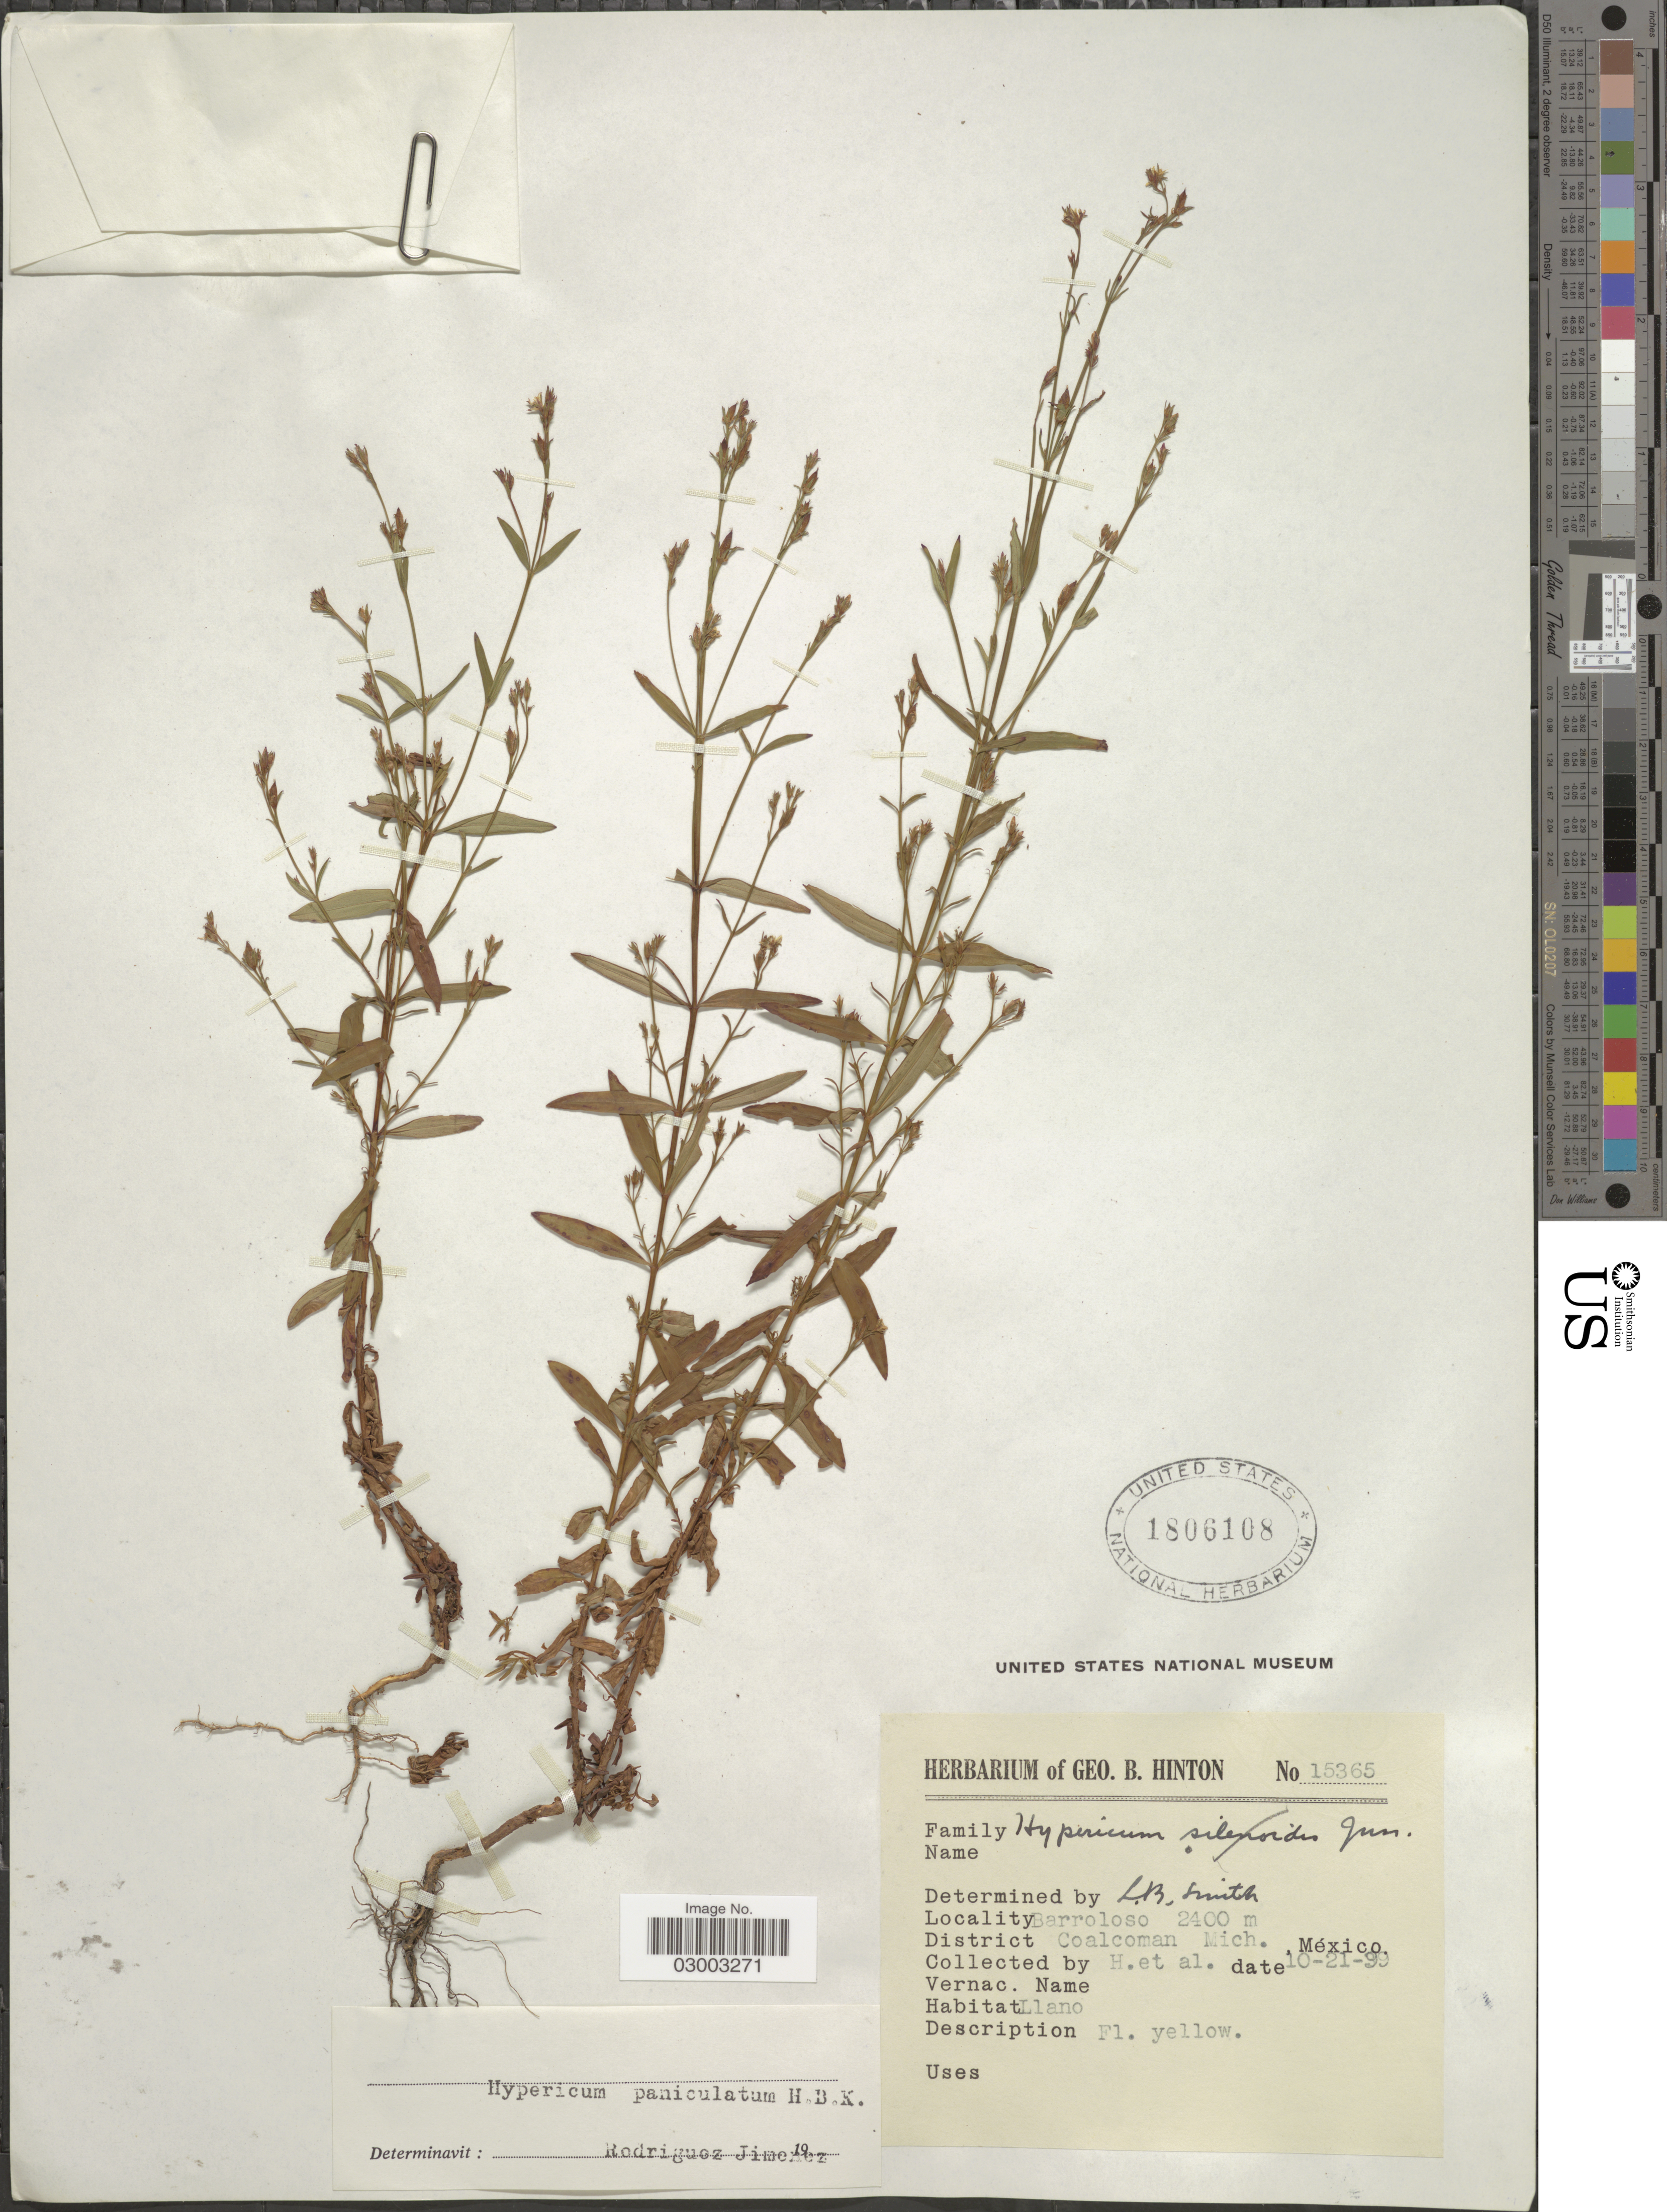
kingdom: Plantae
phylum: Tracheophyta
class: Magnoliopsida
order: Malpighiales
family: Hypericaceae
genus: Hypericum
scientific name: Hypericum philonotis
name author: Schltdl. & Cham.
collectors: G. B. Hinton & et al.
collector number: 15365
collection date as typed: Transcribed d/m/y: 21/10/99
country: Mexico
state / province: Michoacán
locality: Barroloso. District Coalcoman Mich.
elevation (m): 2400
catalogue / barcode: US 1806108